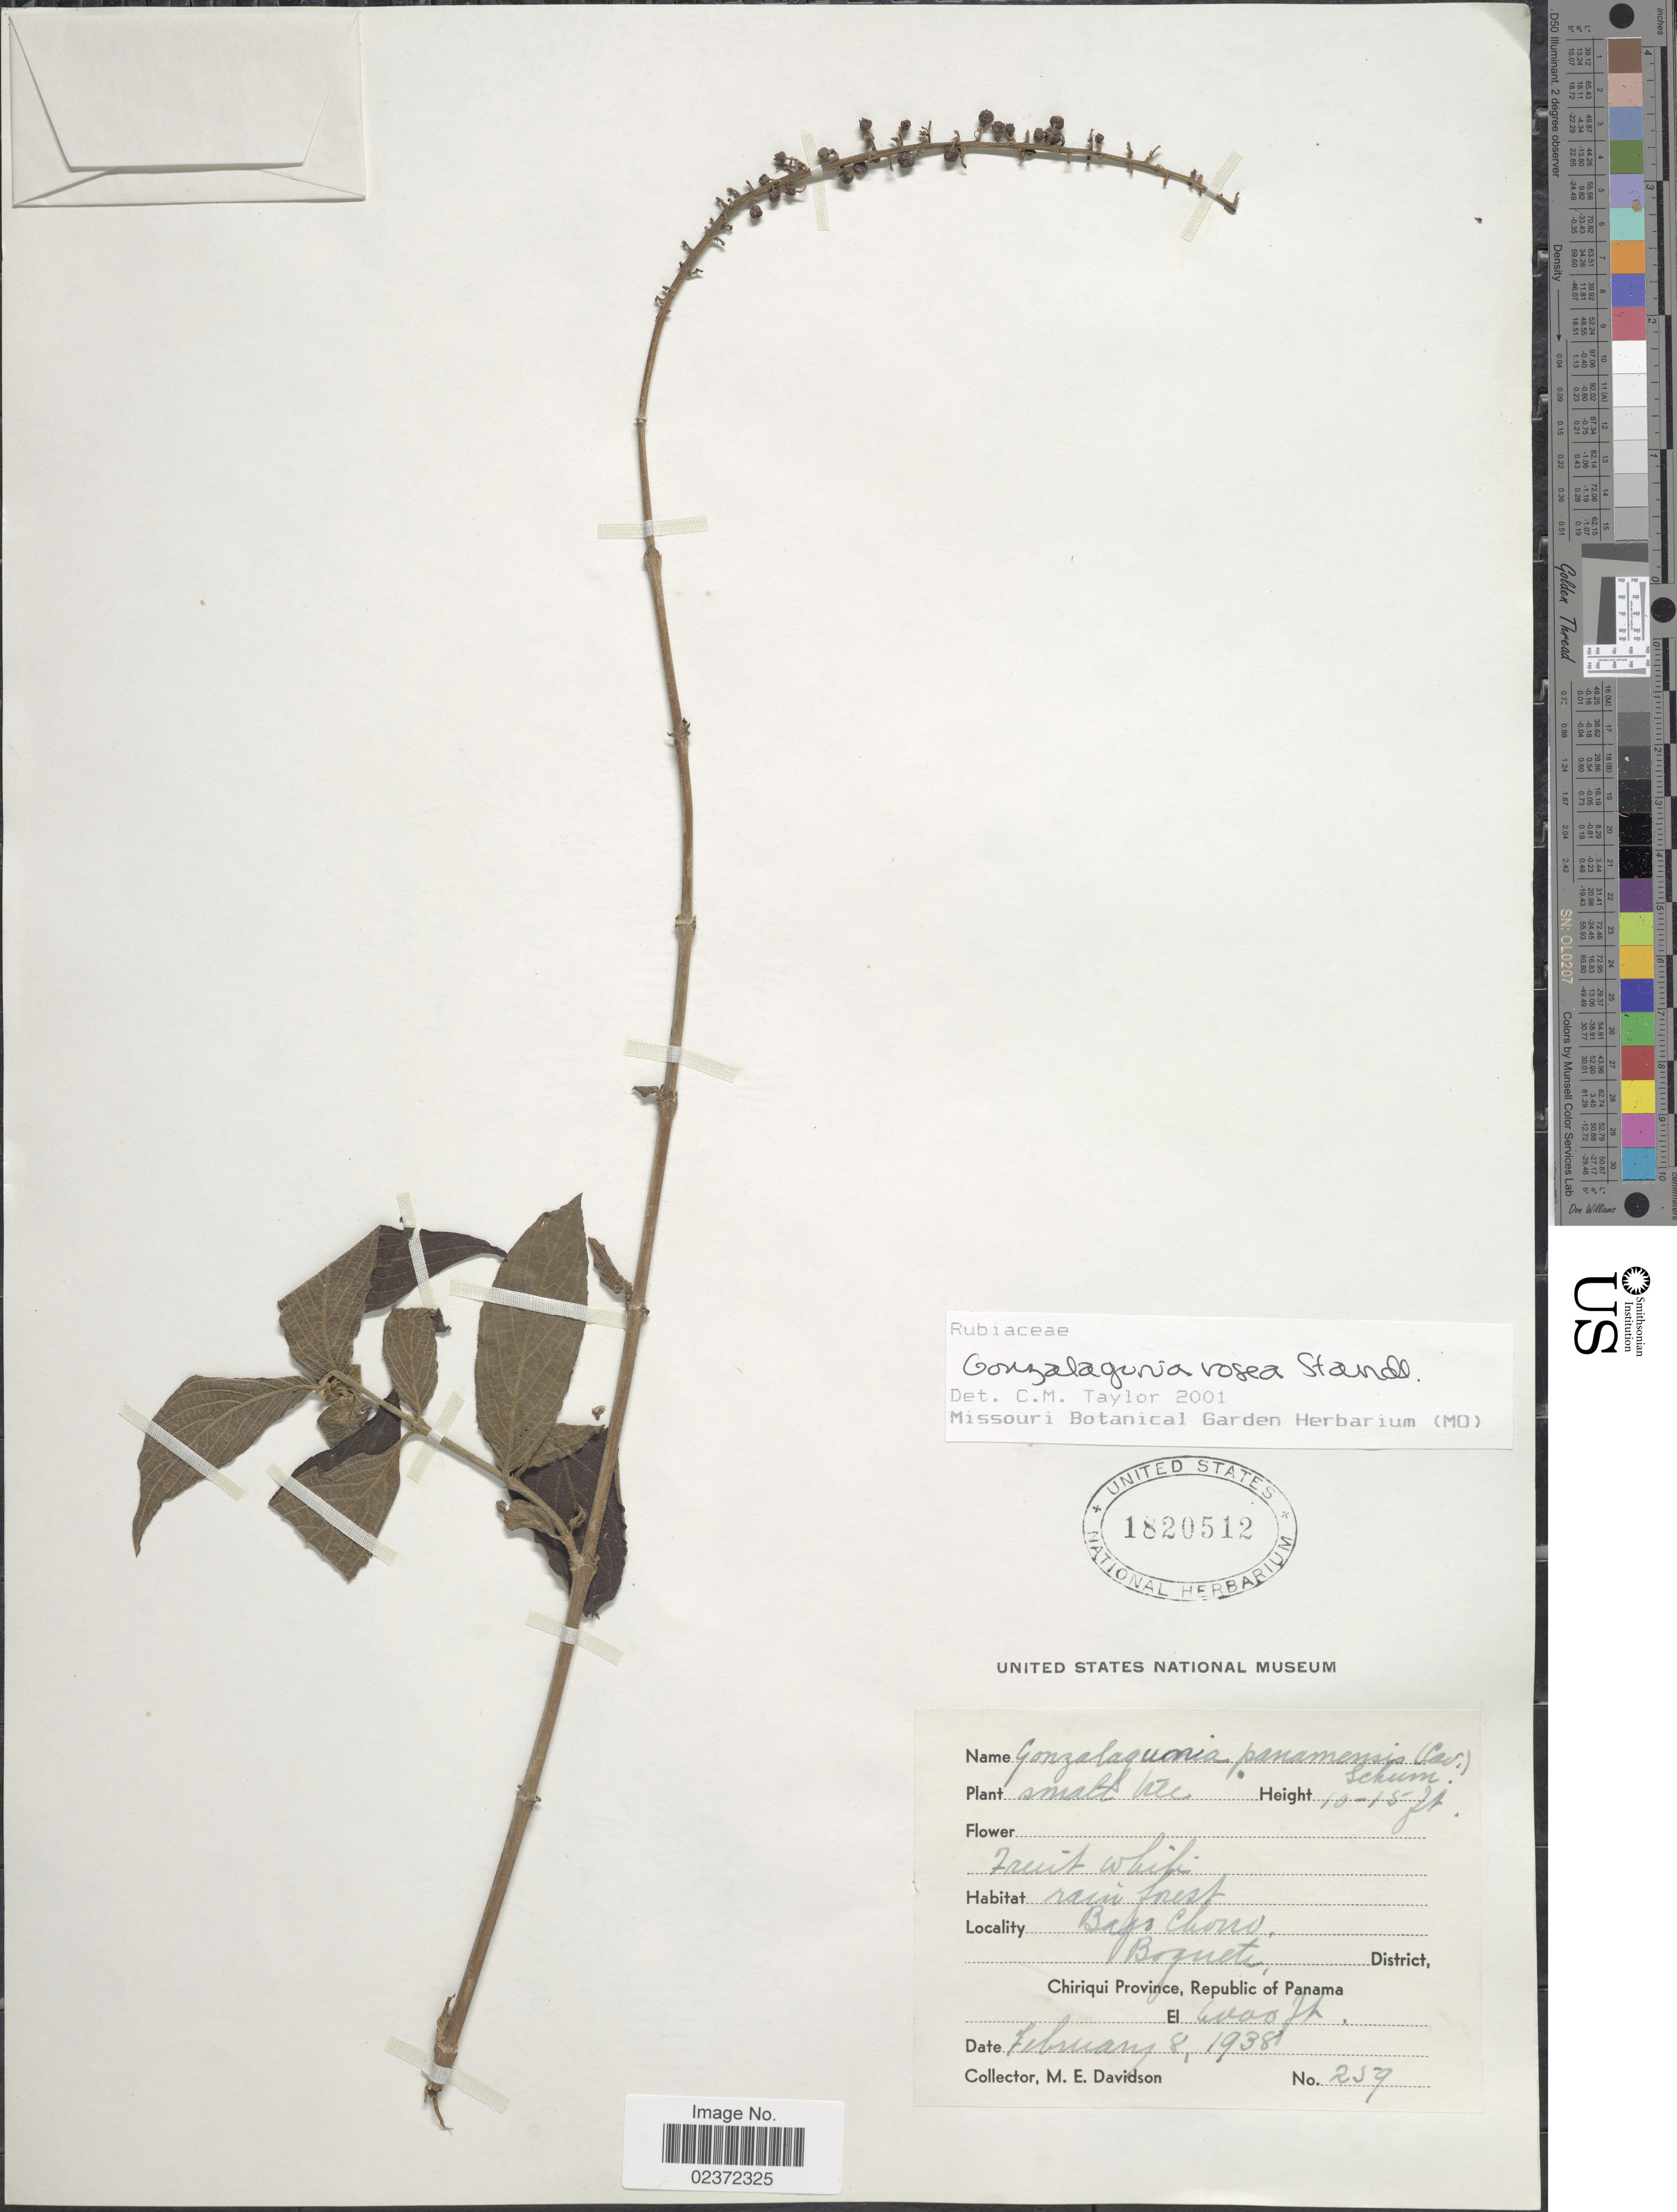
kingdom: Plantae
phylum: Tracheophyta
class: Magnoliopsida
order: Gentianales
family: Rubiaceae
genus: Gonzalagunia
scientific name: Gonzalagunia rosea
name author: Standl.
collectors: M. E. Davidson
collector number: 259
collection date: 1938-02-08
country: Panama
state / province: Chiriqui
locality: Bajo Chorro, Boquet District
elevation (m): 1829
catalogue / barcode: US 1820512